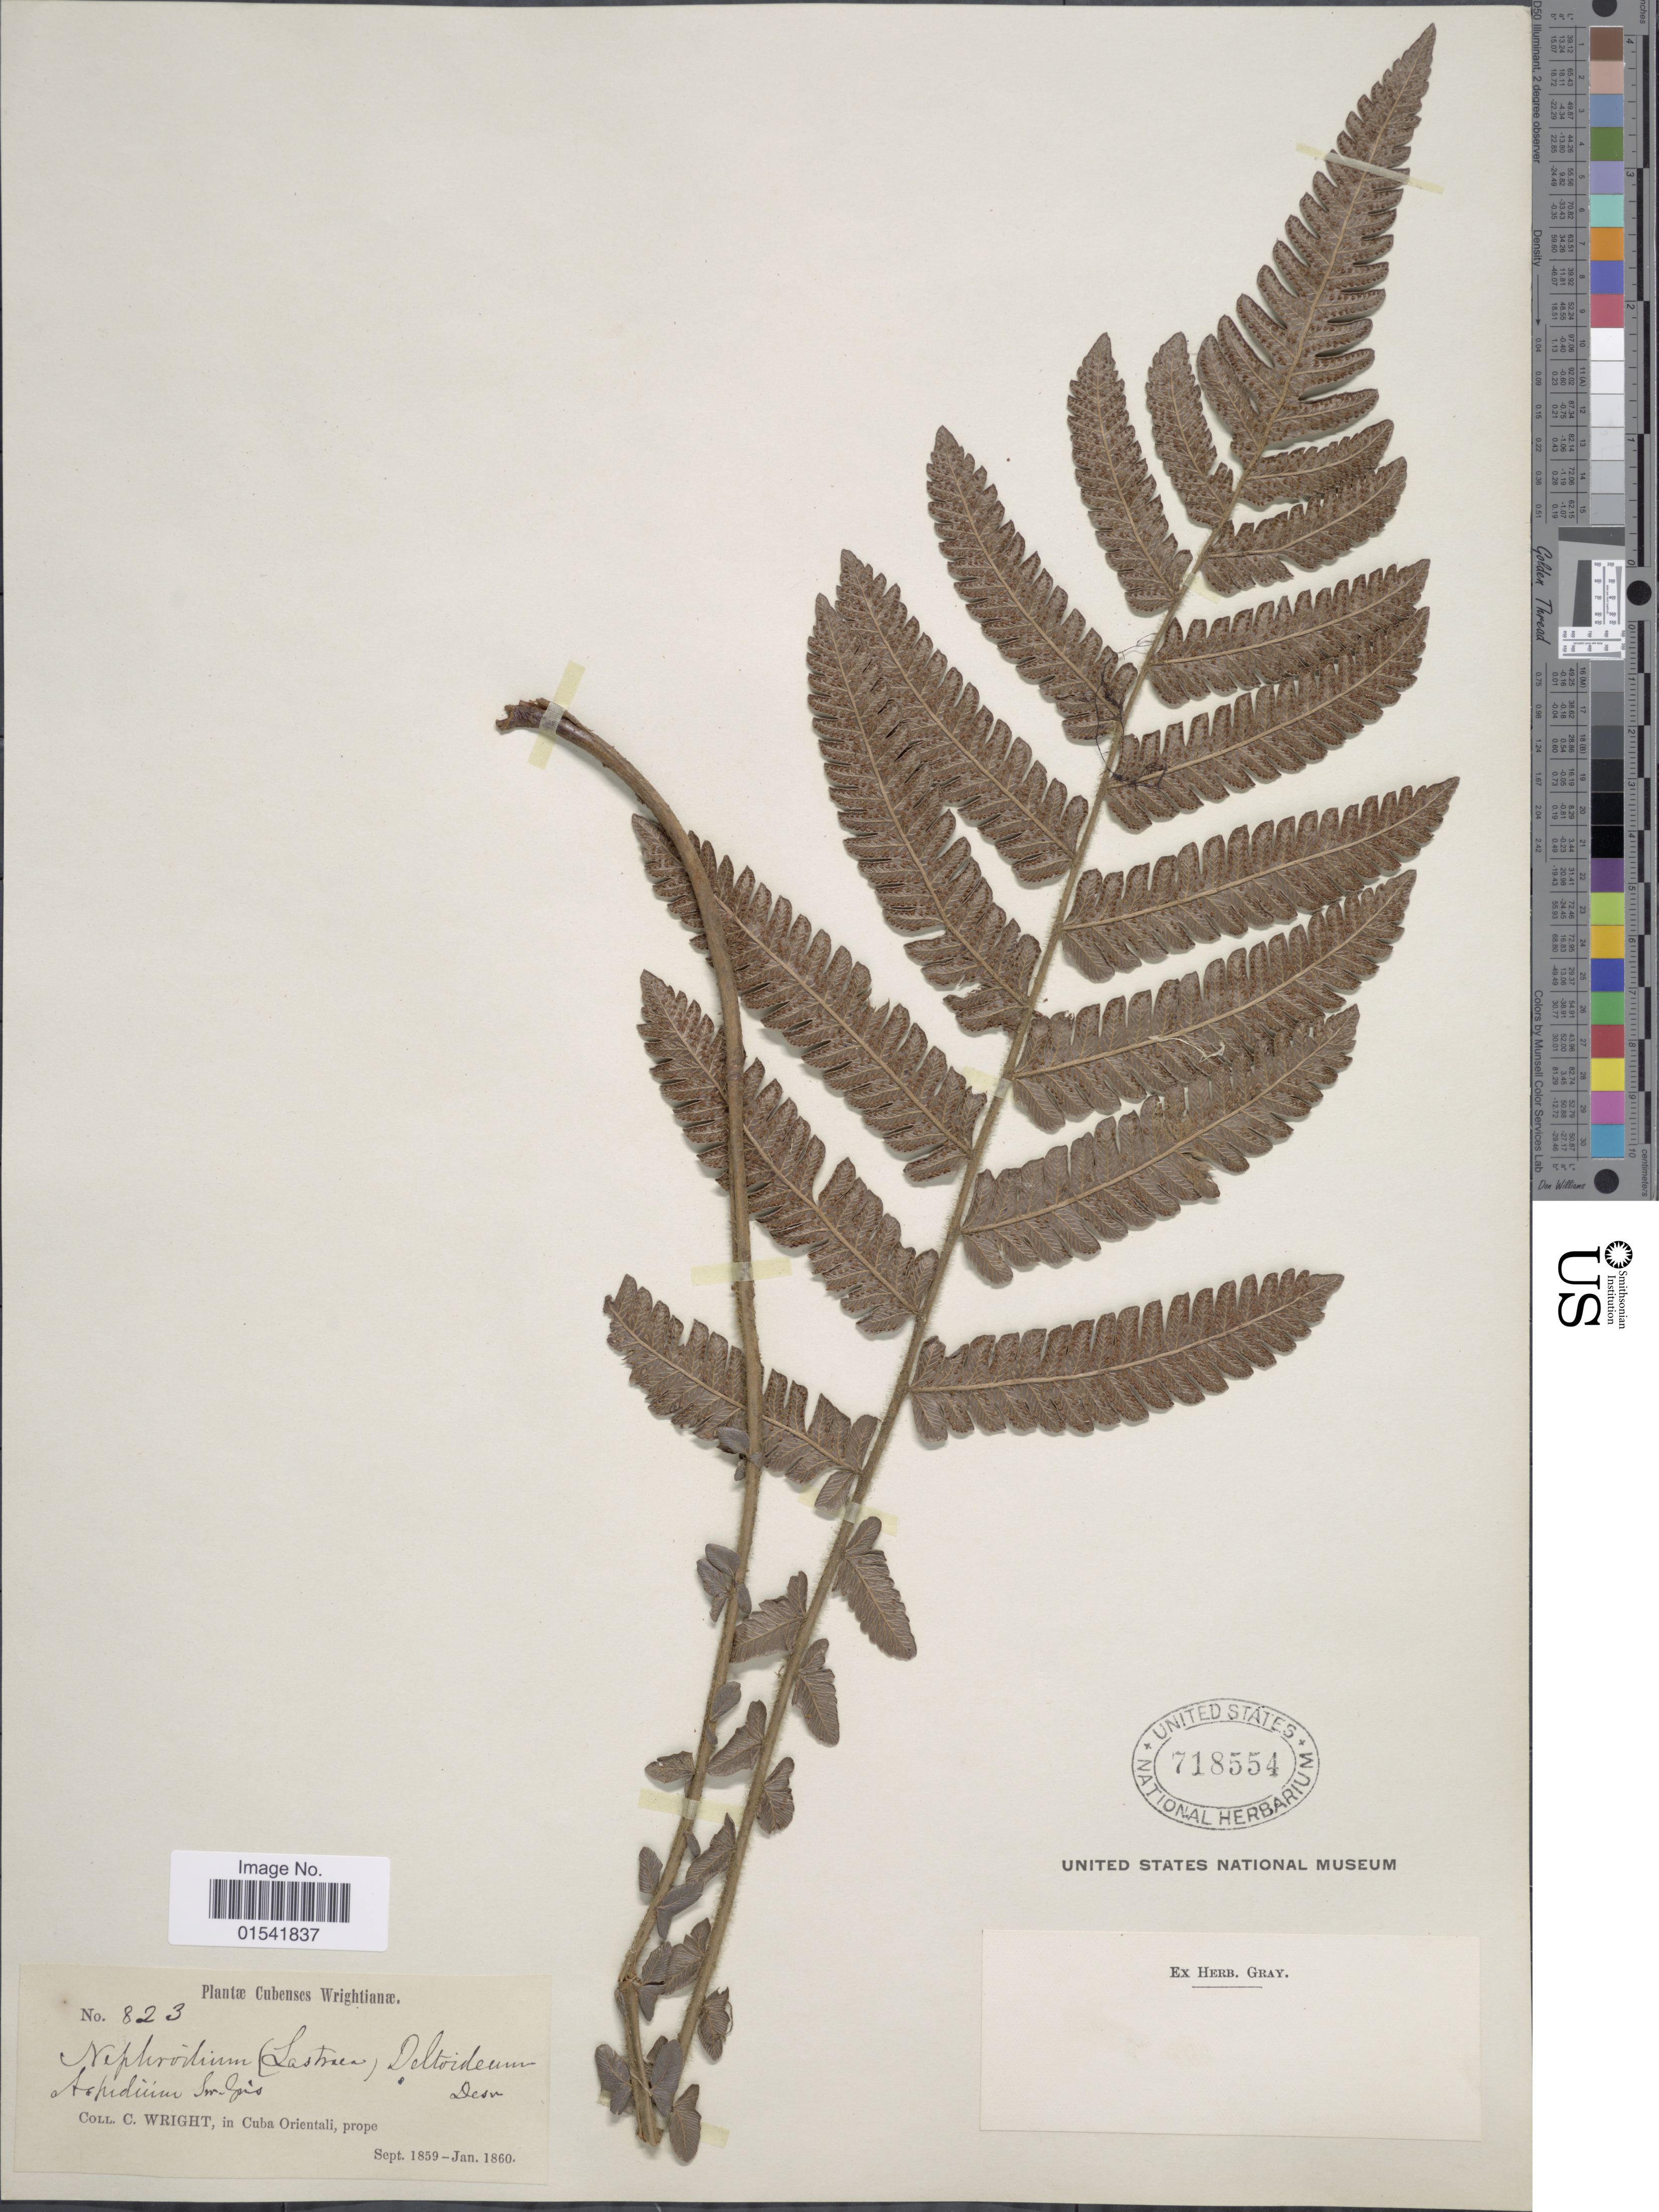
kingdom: Plantae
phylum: Tracheophyta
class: Polypodiopsida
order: Polypodiales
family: Thelypteridaceae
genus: Steiropteris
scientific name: Steiropteris deltoidea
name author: (Sw.) Pic. Serm.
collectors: C. Wright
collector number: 823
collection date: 1859-09/1860-01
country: Cuba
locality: In Cuba Orientali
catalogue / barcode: US 718554